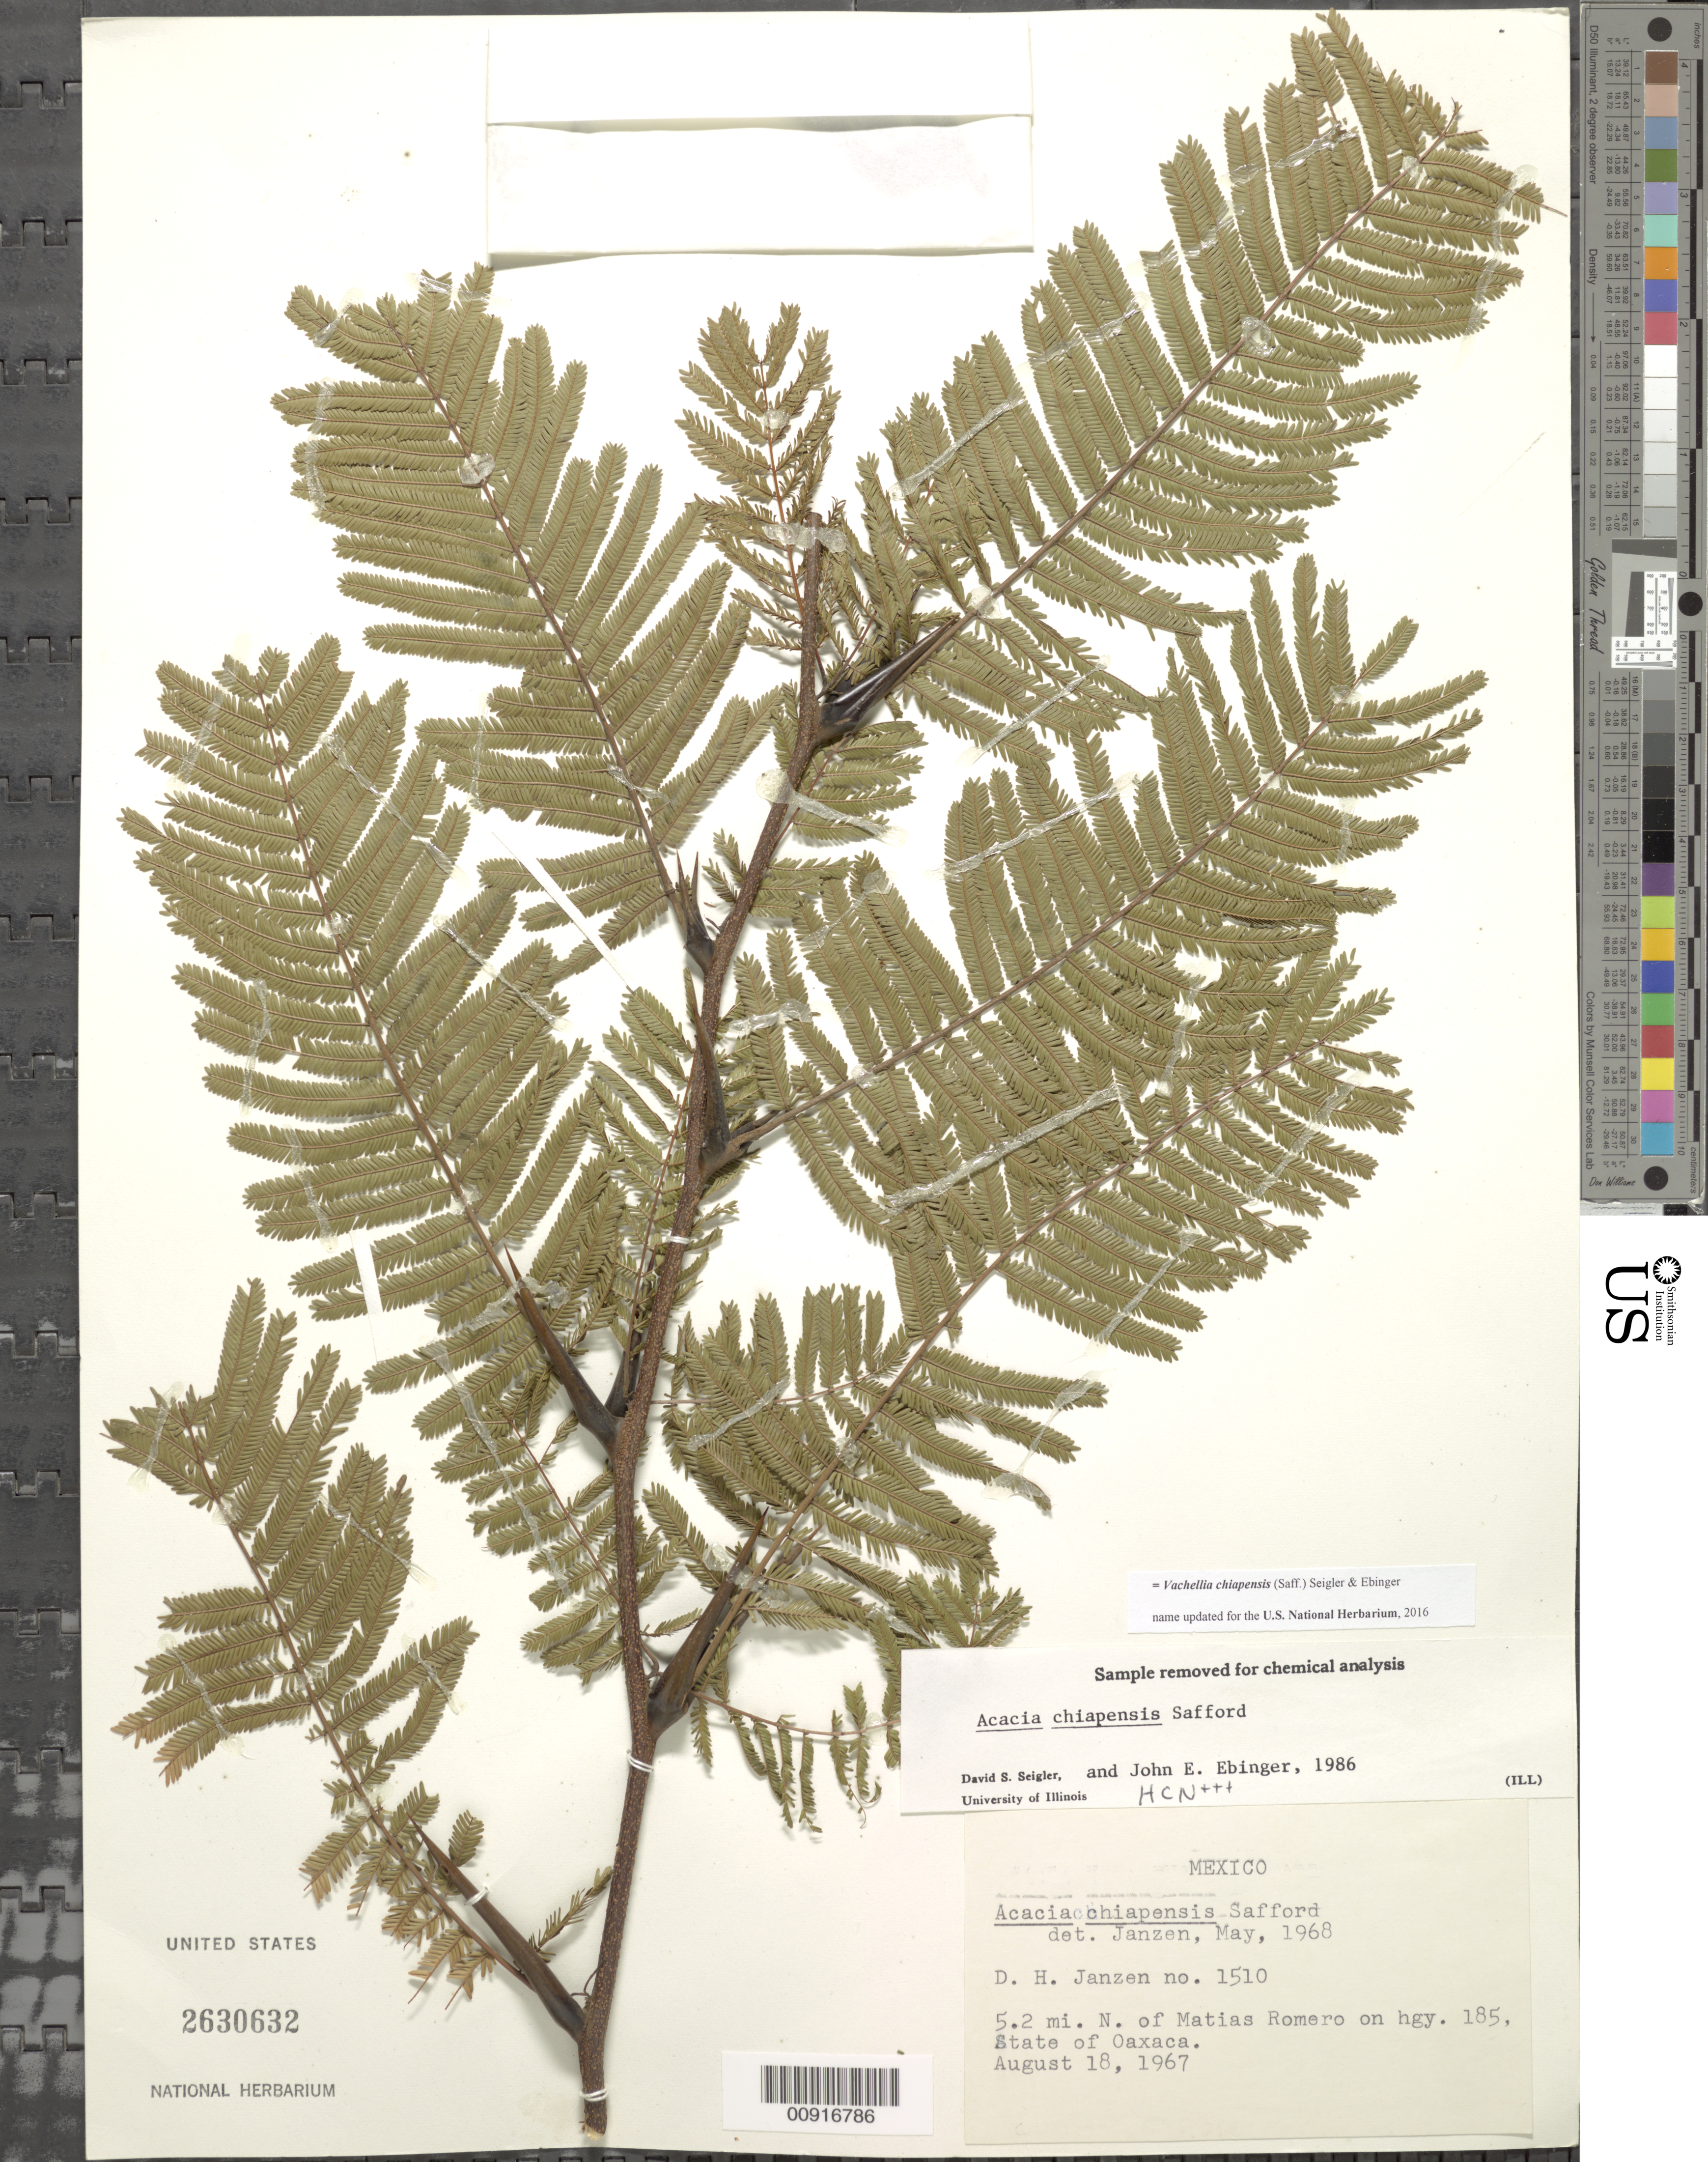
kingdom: Plantae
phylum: Tracheophyta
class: Magnoliopsida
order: Fabales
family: Fabaceae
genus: Vachellia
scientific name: Vachellia chiapensis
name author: (Saff.) Seigler & Ebinger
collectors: D. Janzen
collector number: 1510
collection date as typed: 18 Aug 1967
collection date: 1967-08-18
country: Mexico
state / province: Oaxaca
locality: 5.2 mi. N of Matias Romero on Hwy. 185, State of Oaxaca.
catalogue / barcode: US 2630632